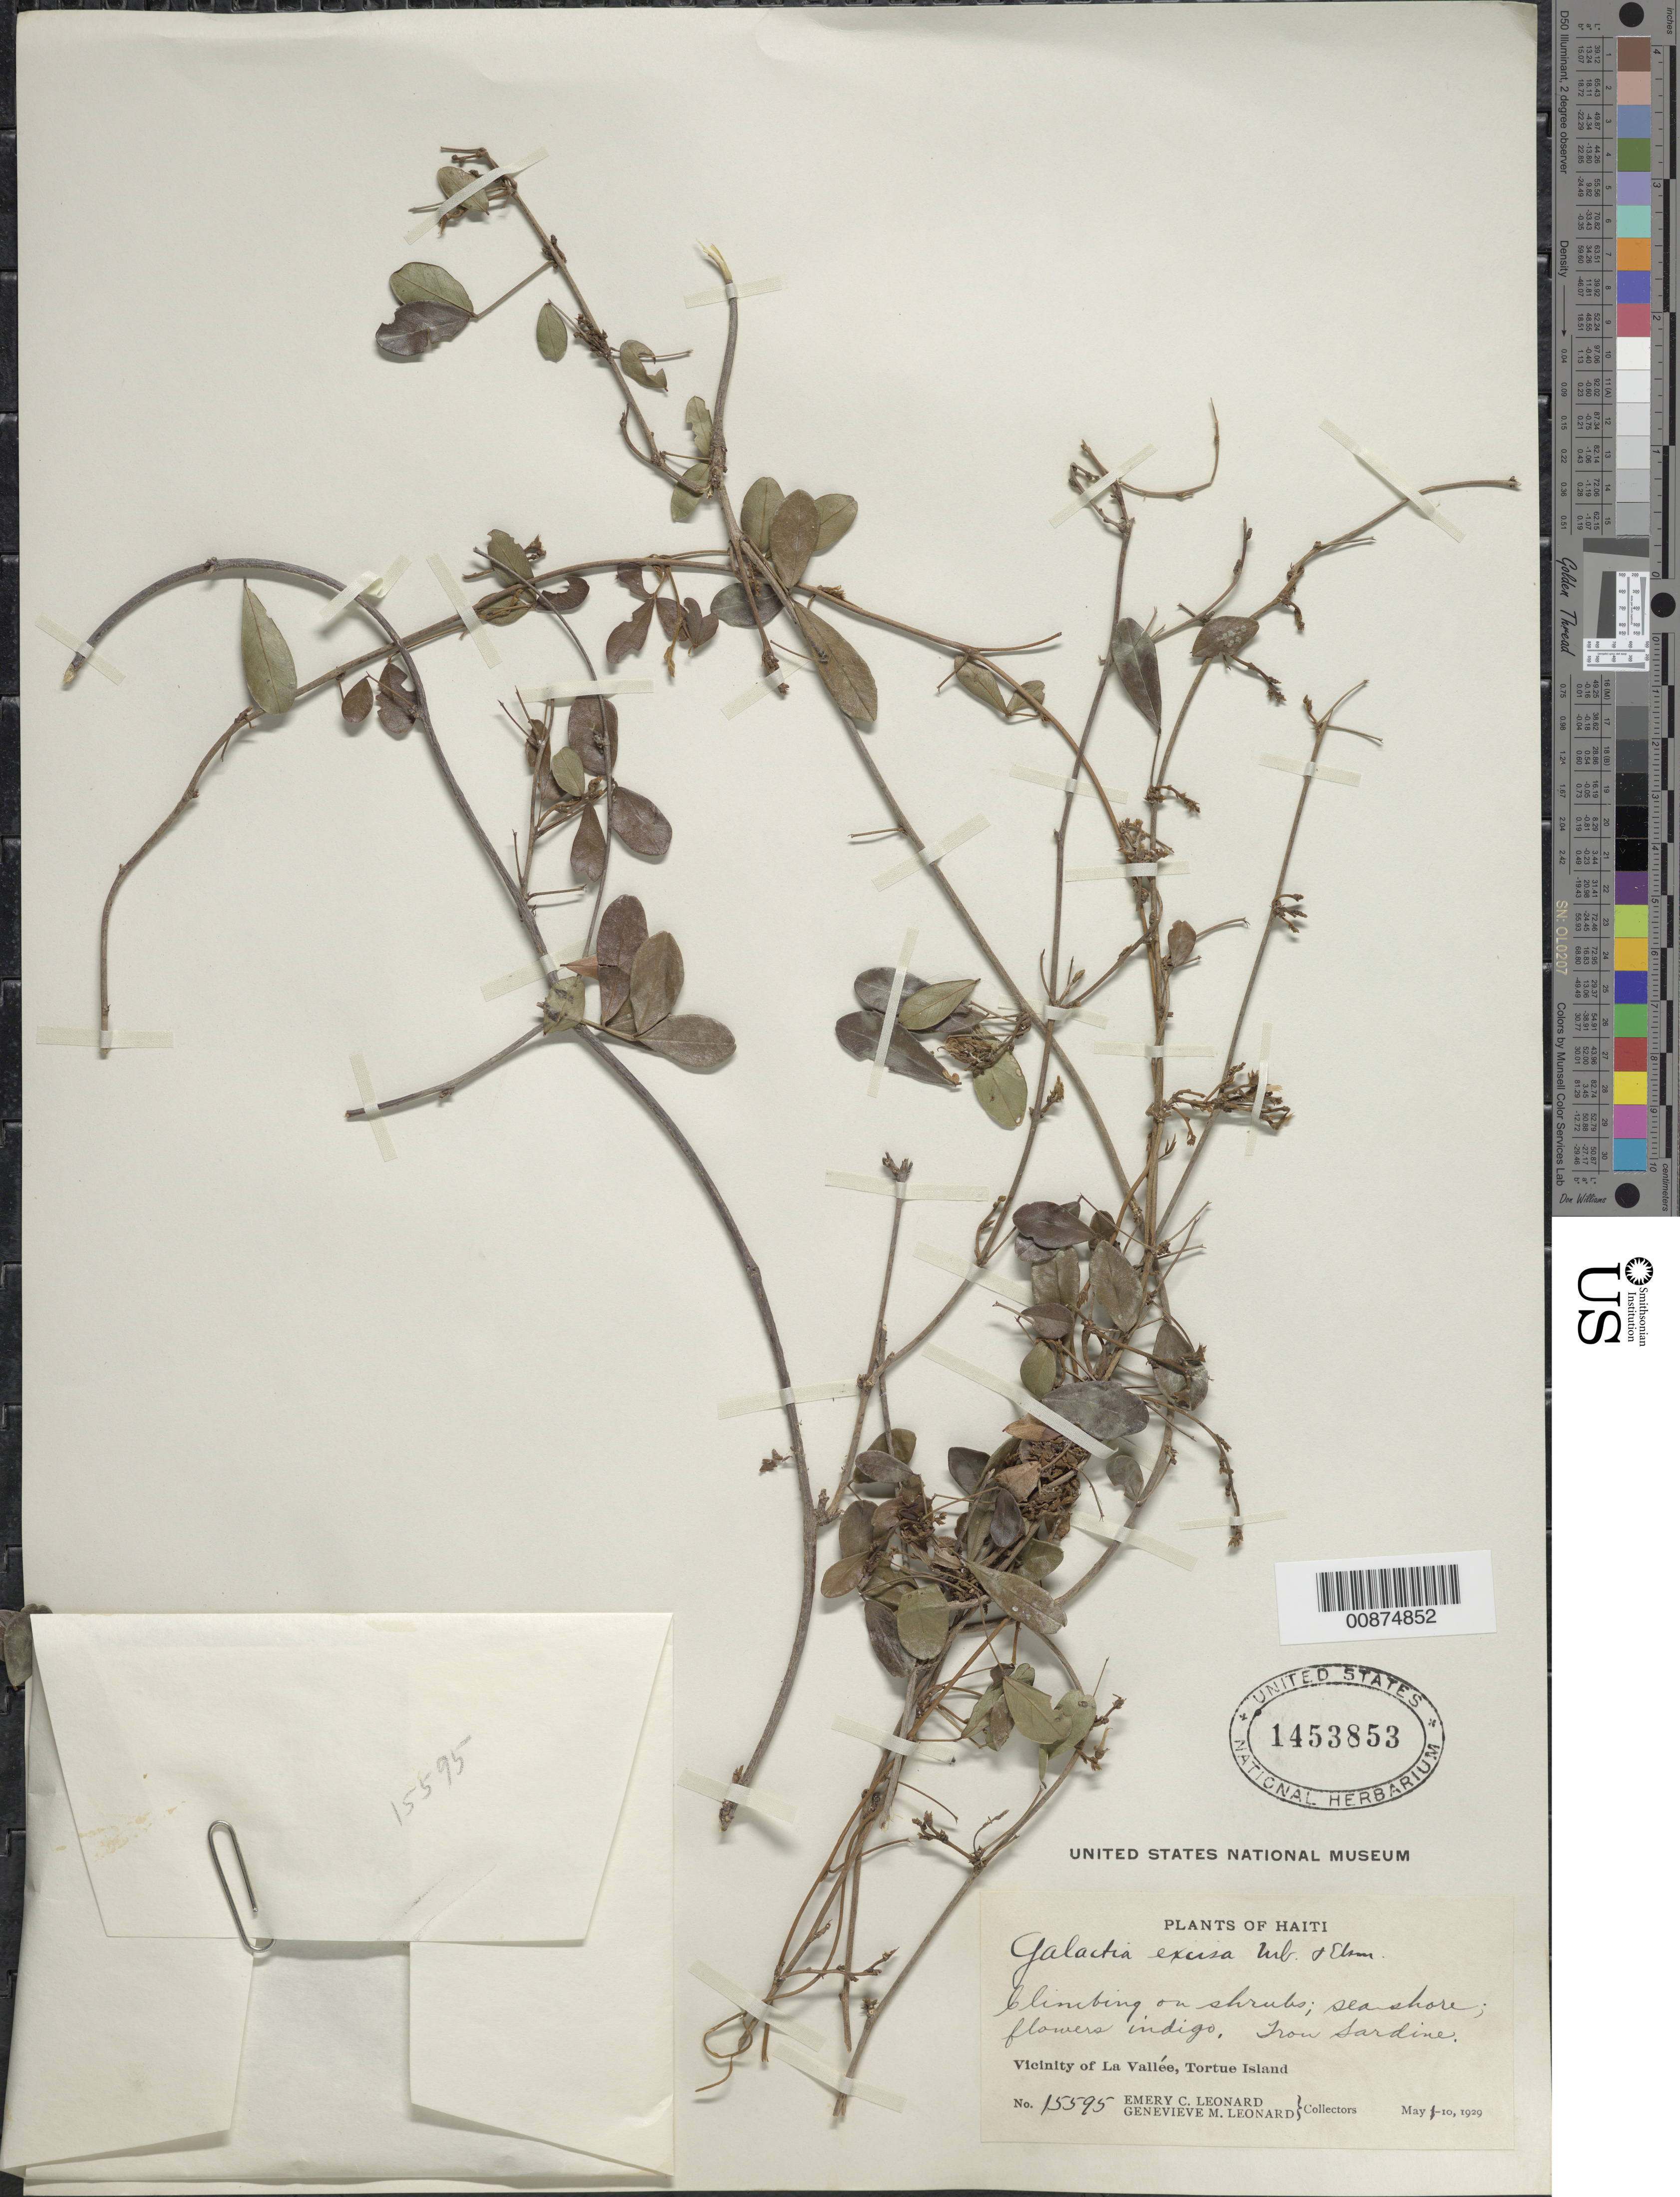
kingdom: Plantae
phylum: Tracheophyta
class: Magnoliopsida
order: Fabales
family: Fabaceae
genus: Galactia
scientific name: Galactia excisa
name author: Urb. & Ekman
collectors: E. C. Leonard & G. M. Leonard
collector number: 15595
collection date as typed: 01 May 1929 to 10 May 1929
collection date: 1929-05-01/1929-05-10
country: Haiti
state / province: Nord-Óuest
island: Île de la Tortue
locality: Vicinity of La Vallée, Tortue Island. Trou Sardine.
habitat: Climbing on shrubs; seashore.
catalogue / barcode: US 1453853